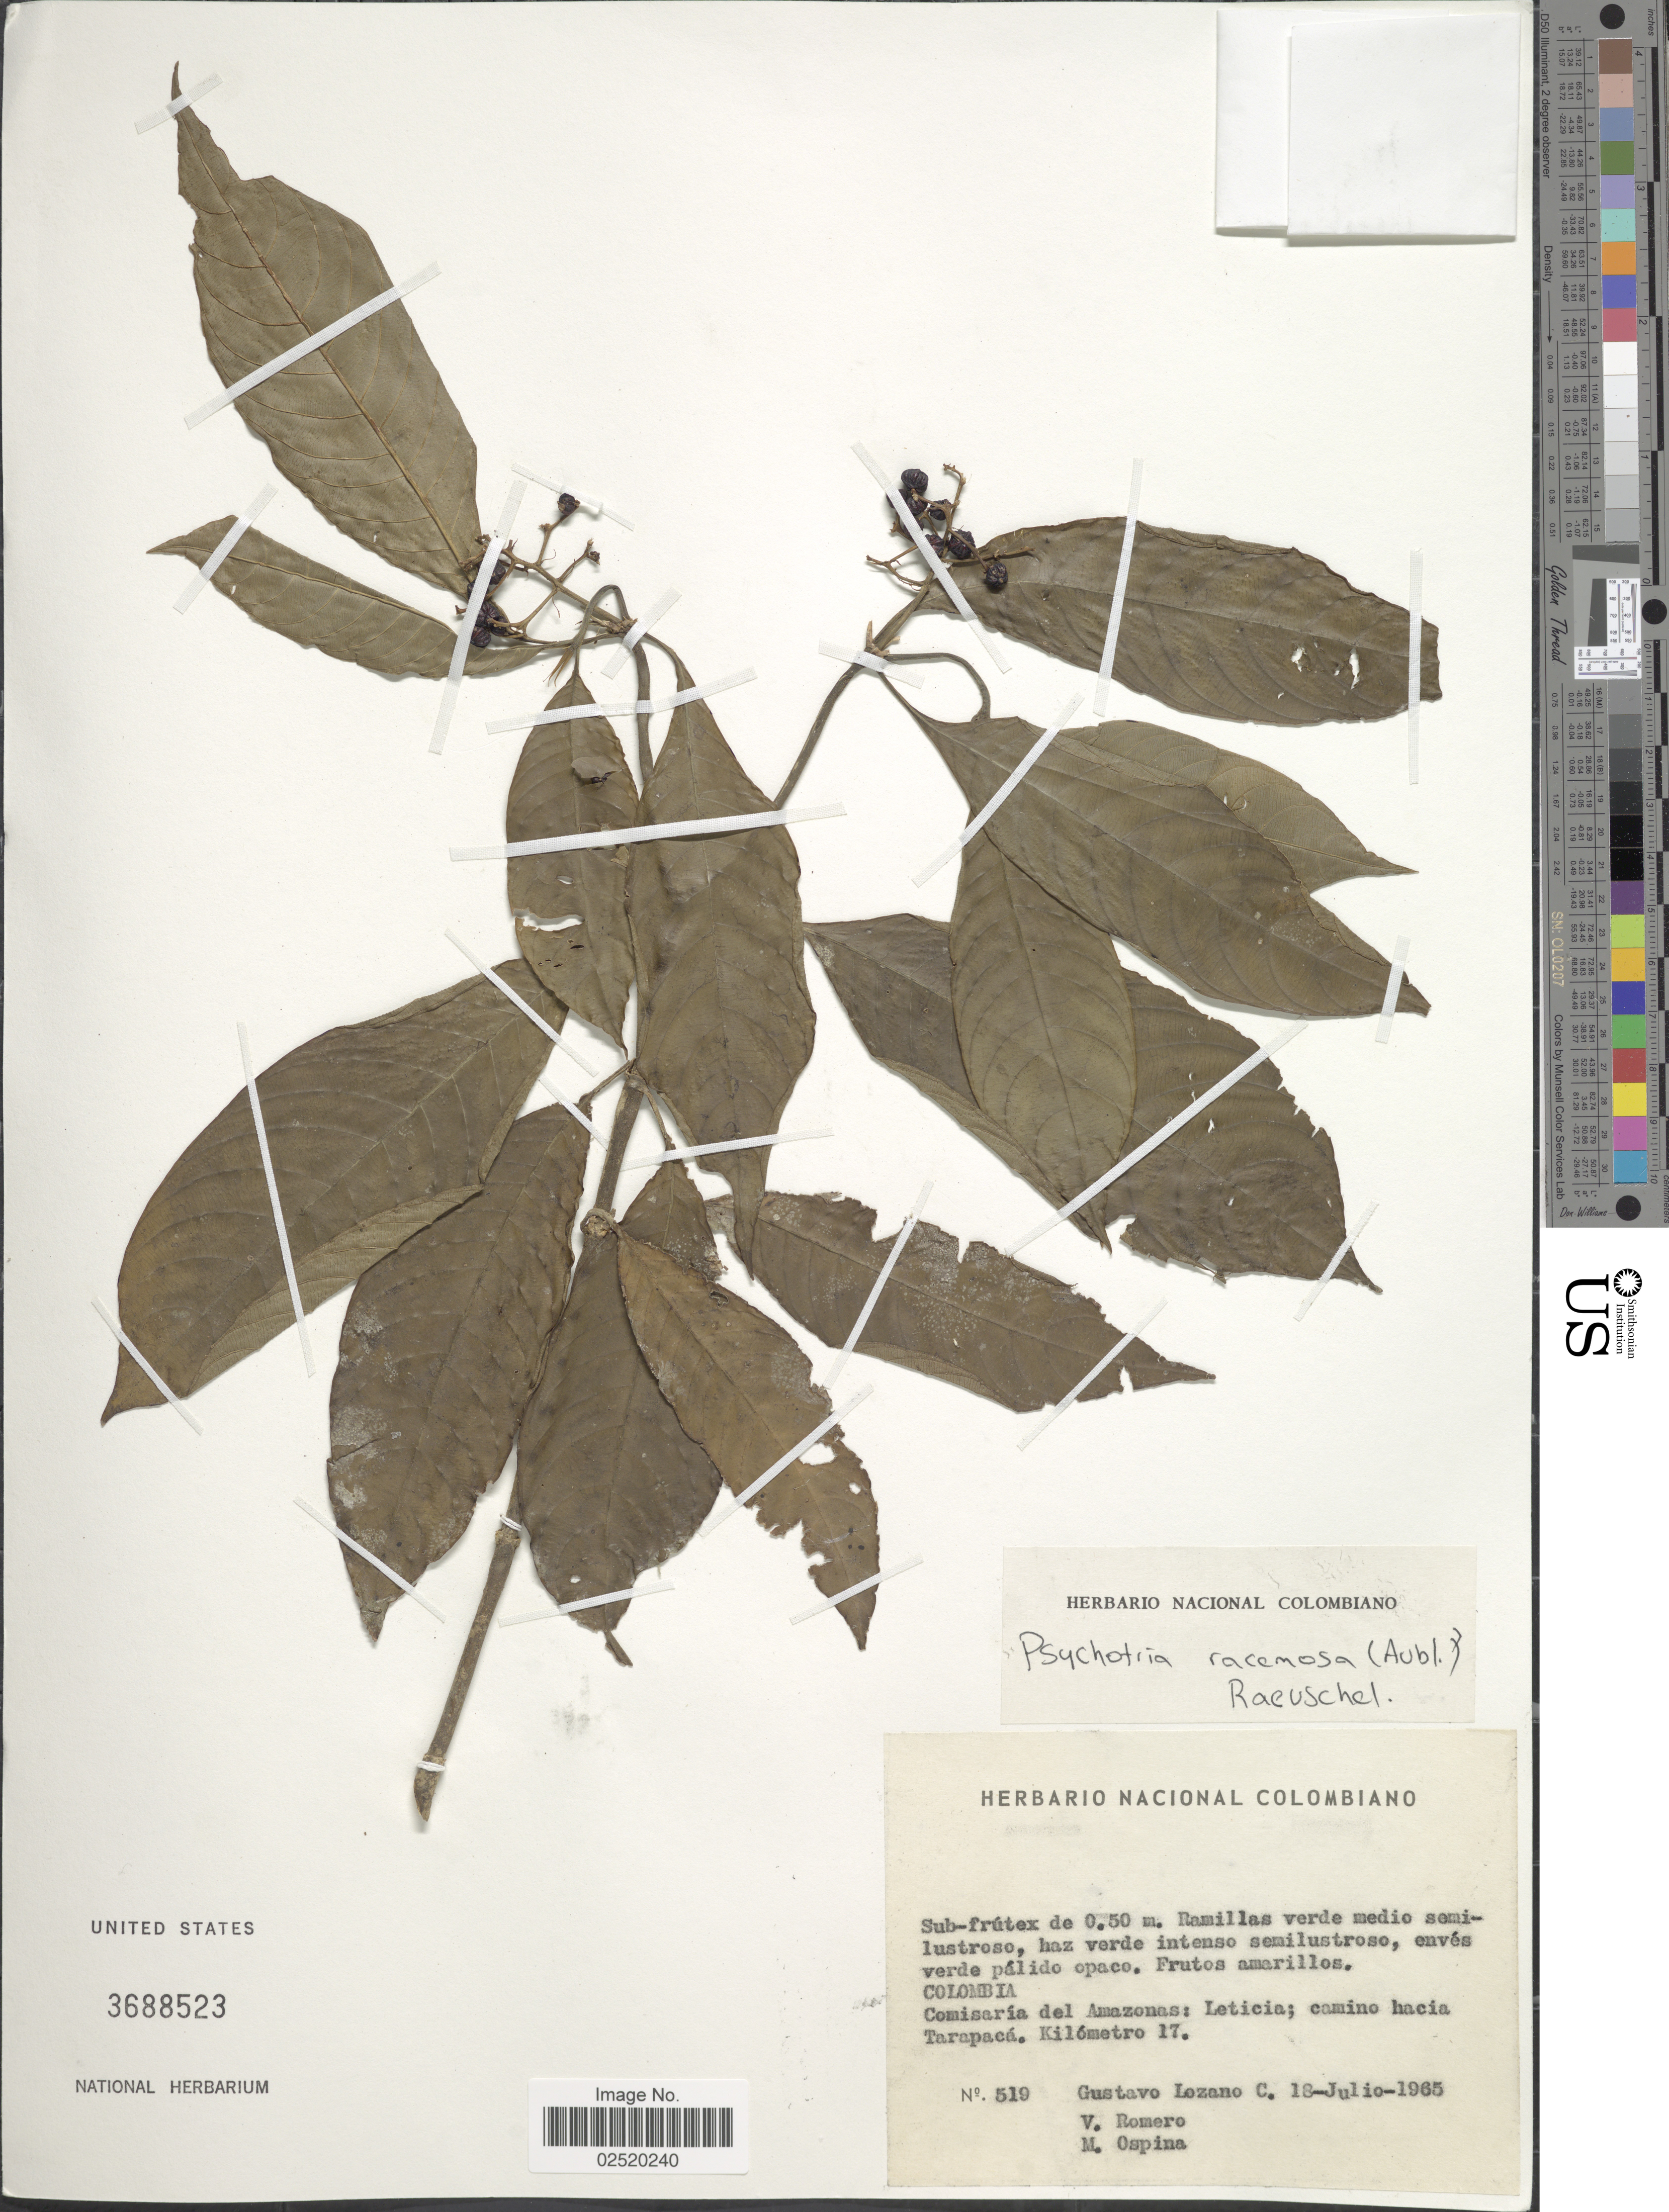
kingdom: Plantae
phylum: Tracheophyta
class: Magnoliopsida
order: Gentianales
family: Rubiaceae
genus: Psychotria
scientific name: Psychotria racemosa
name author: Rich.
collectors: G. Lozano-Contreras, V. Romero & M. Ospina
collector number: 519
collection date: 1965-07-18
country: Colombia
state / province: Amazônas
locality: Comisaria del Amazonas: Leticia, camino hacia Tarapaca, Kilometro 17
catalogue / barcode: US 3688523